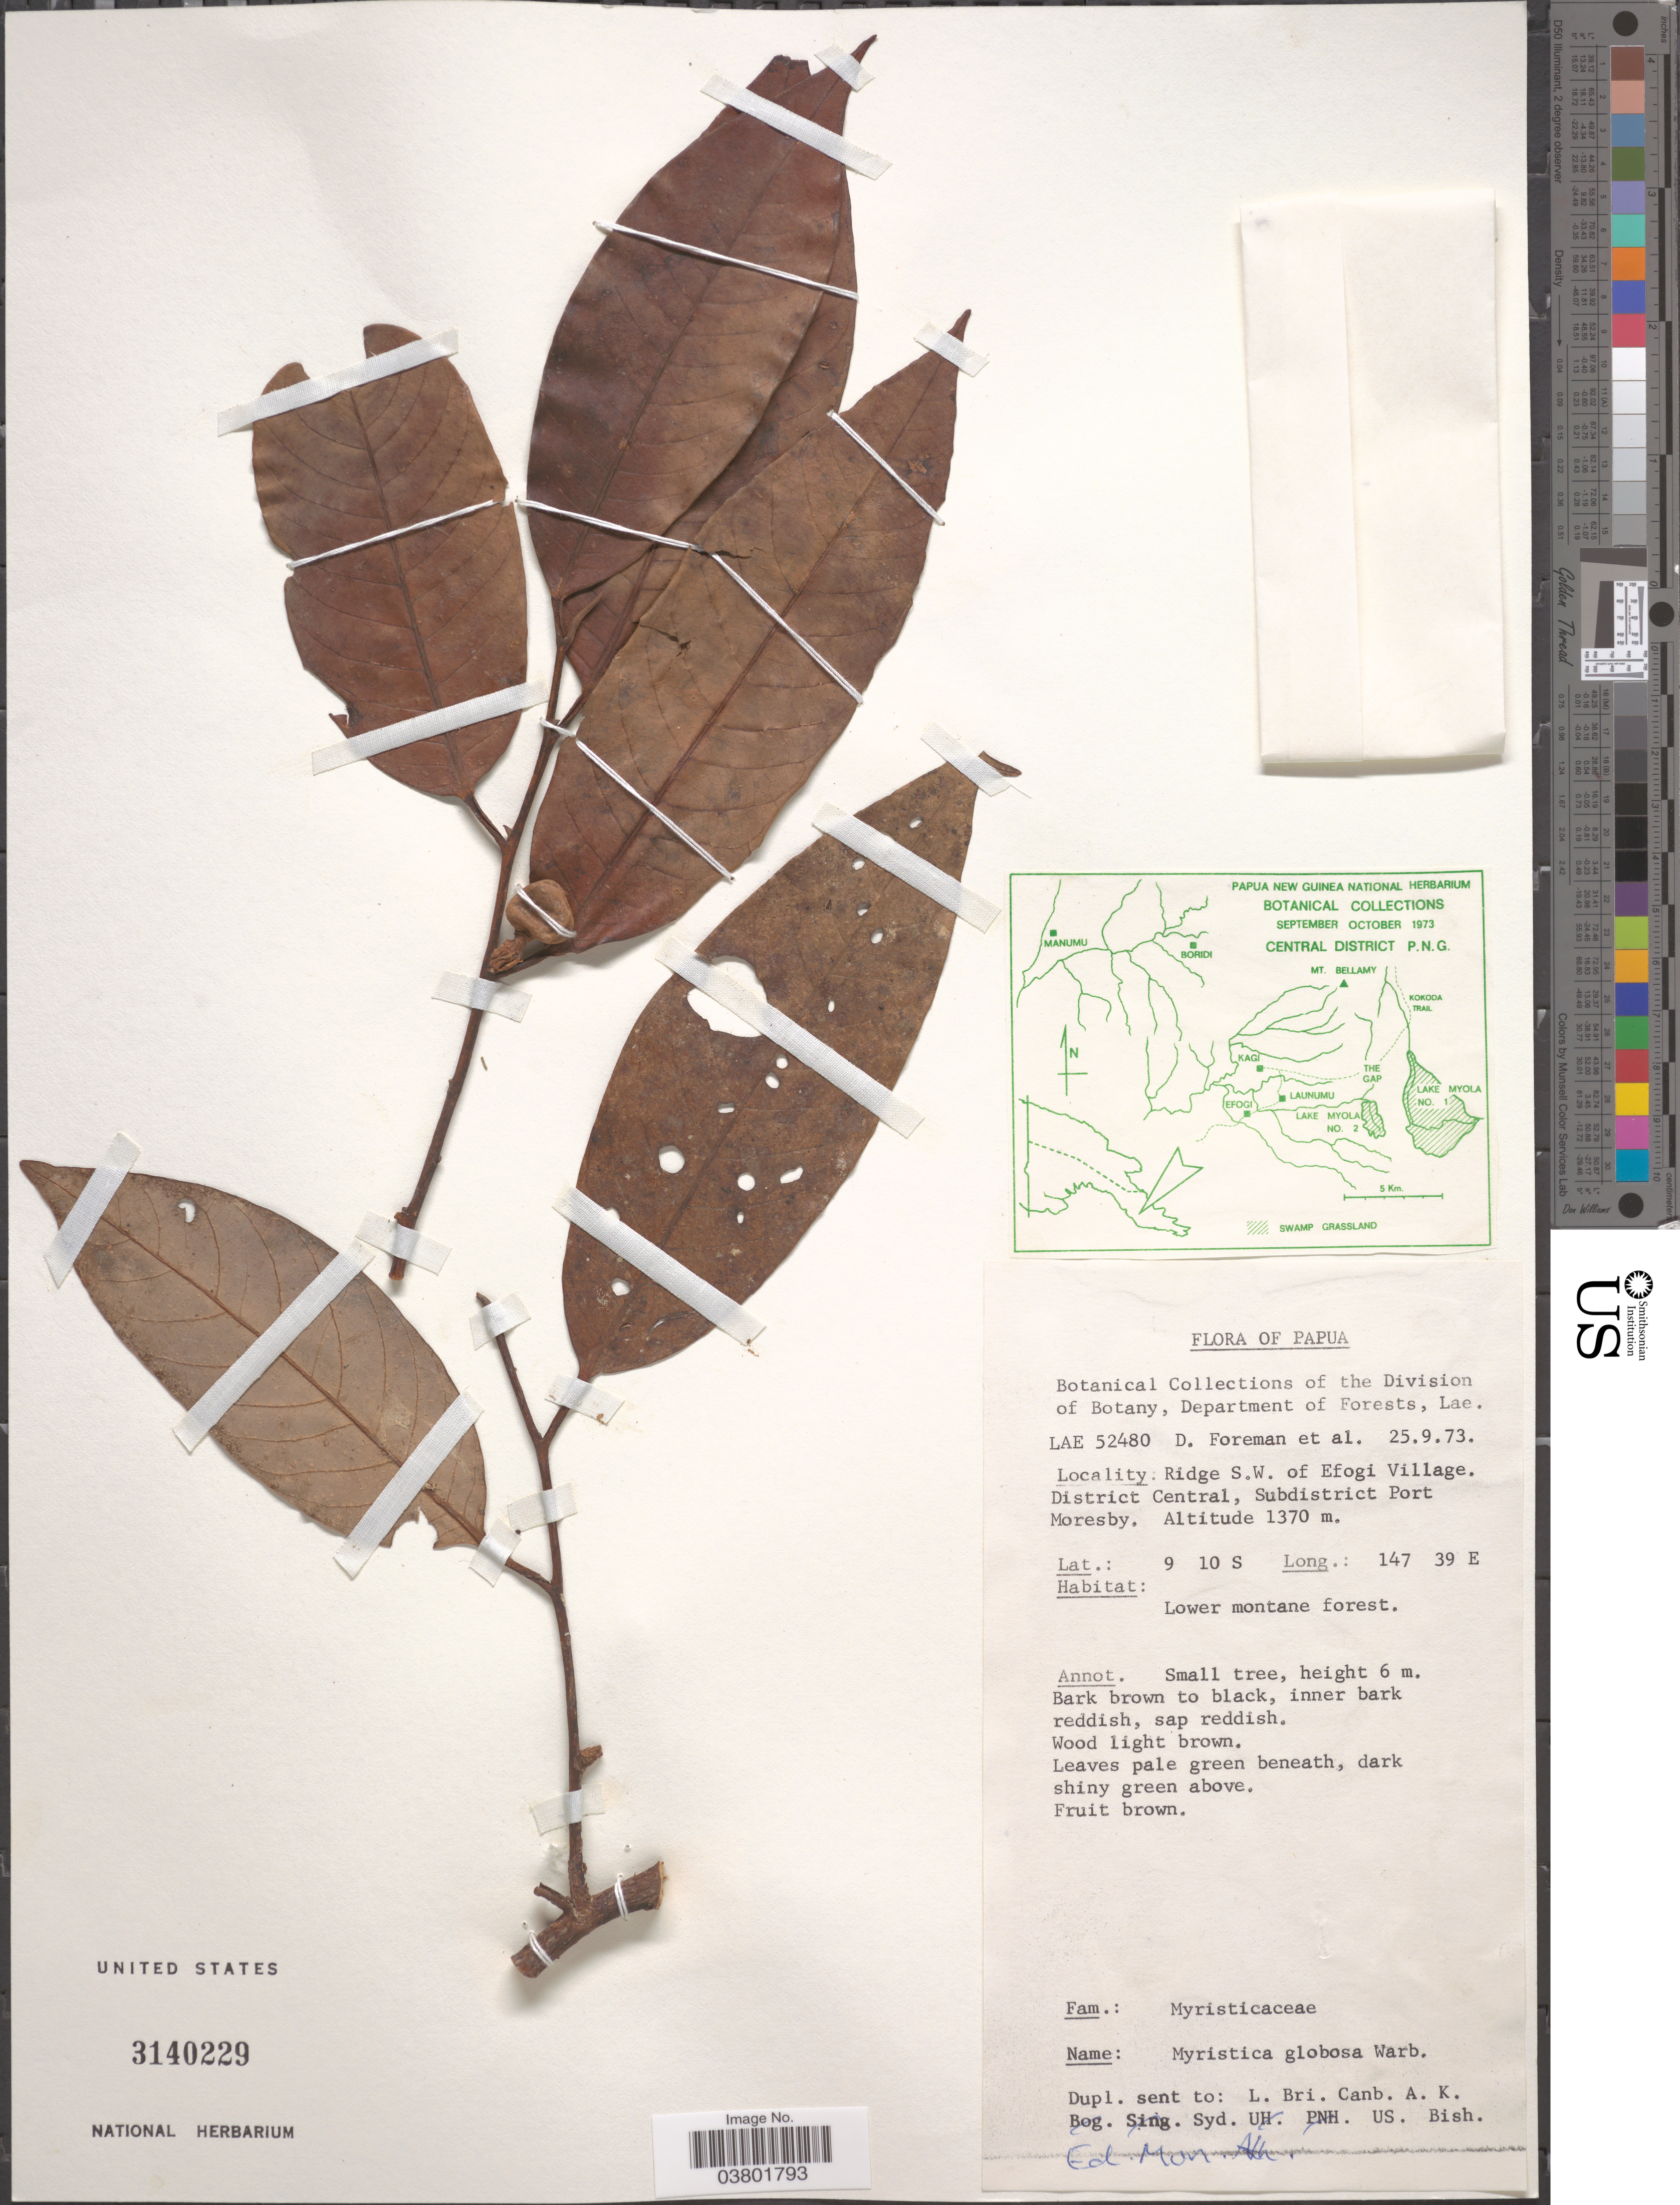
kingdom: Plantae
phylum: Tracheophyta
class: Magnoliopsida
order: Magnoliales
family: Myristicaceae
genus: Myristica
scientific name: Myristica globosa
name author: Warb.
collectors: D. Foreman & et al.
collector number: LAE52480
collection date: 1973-09-25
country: Papua New Guinea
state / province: Central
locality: Papua. Ridge S.W. of Efogi Village, District Central, Subdistrict Port Moresby.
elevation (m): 1370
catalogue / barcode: US 3140229